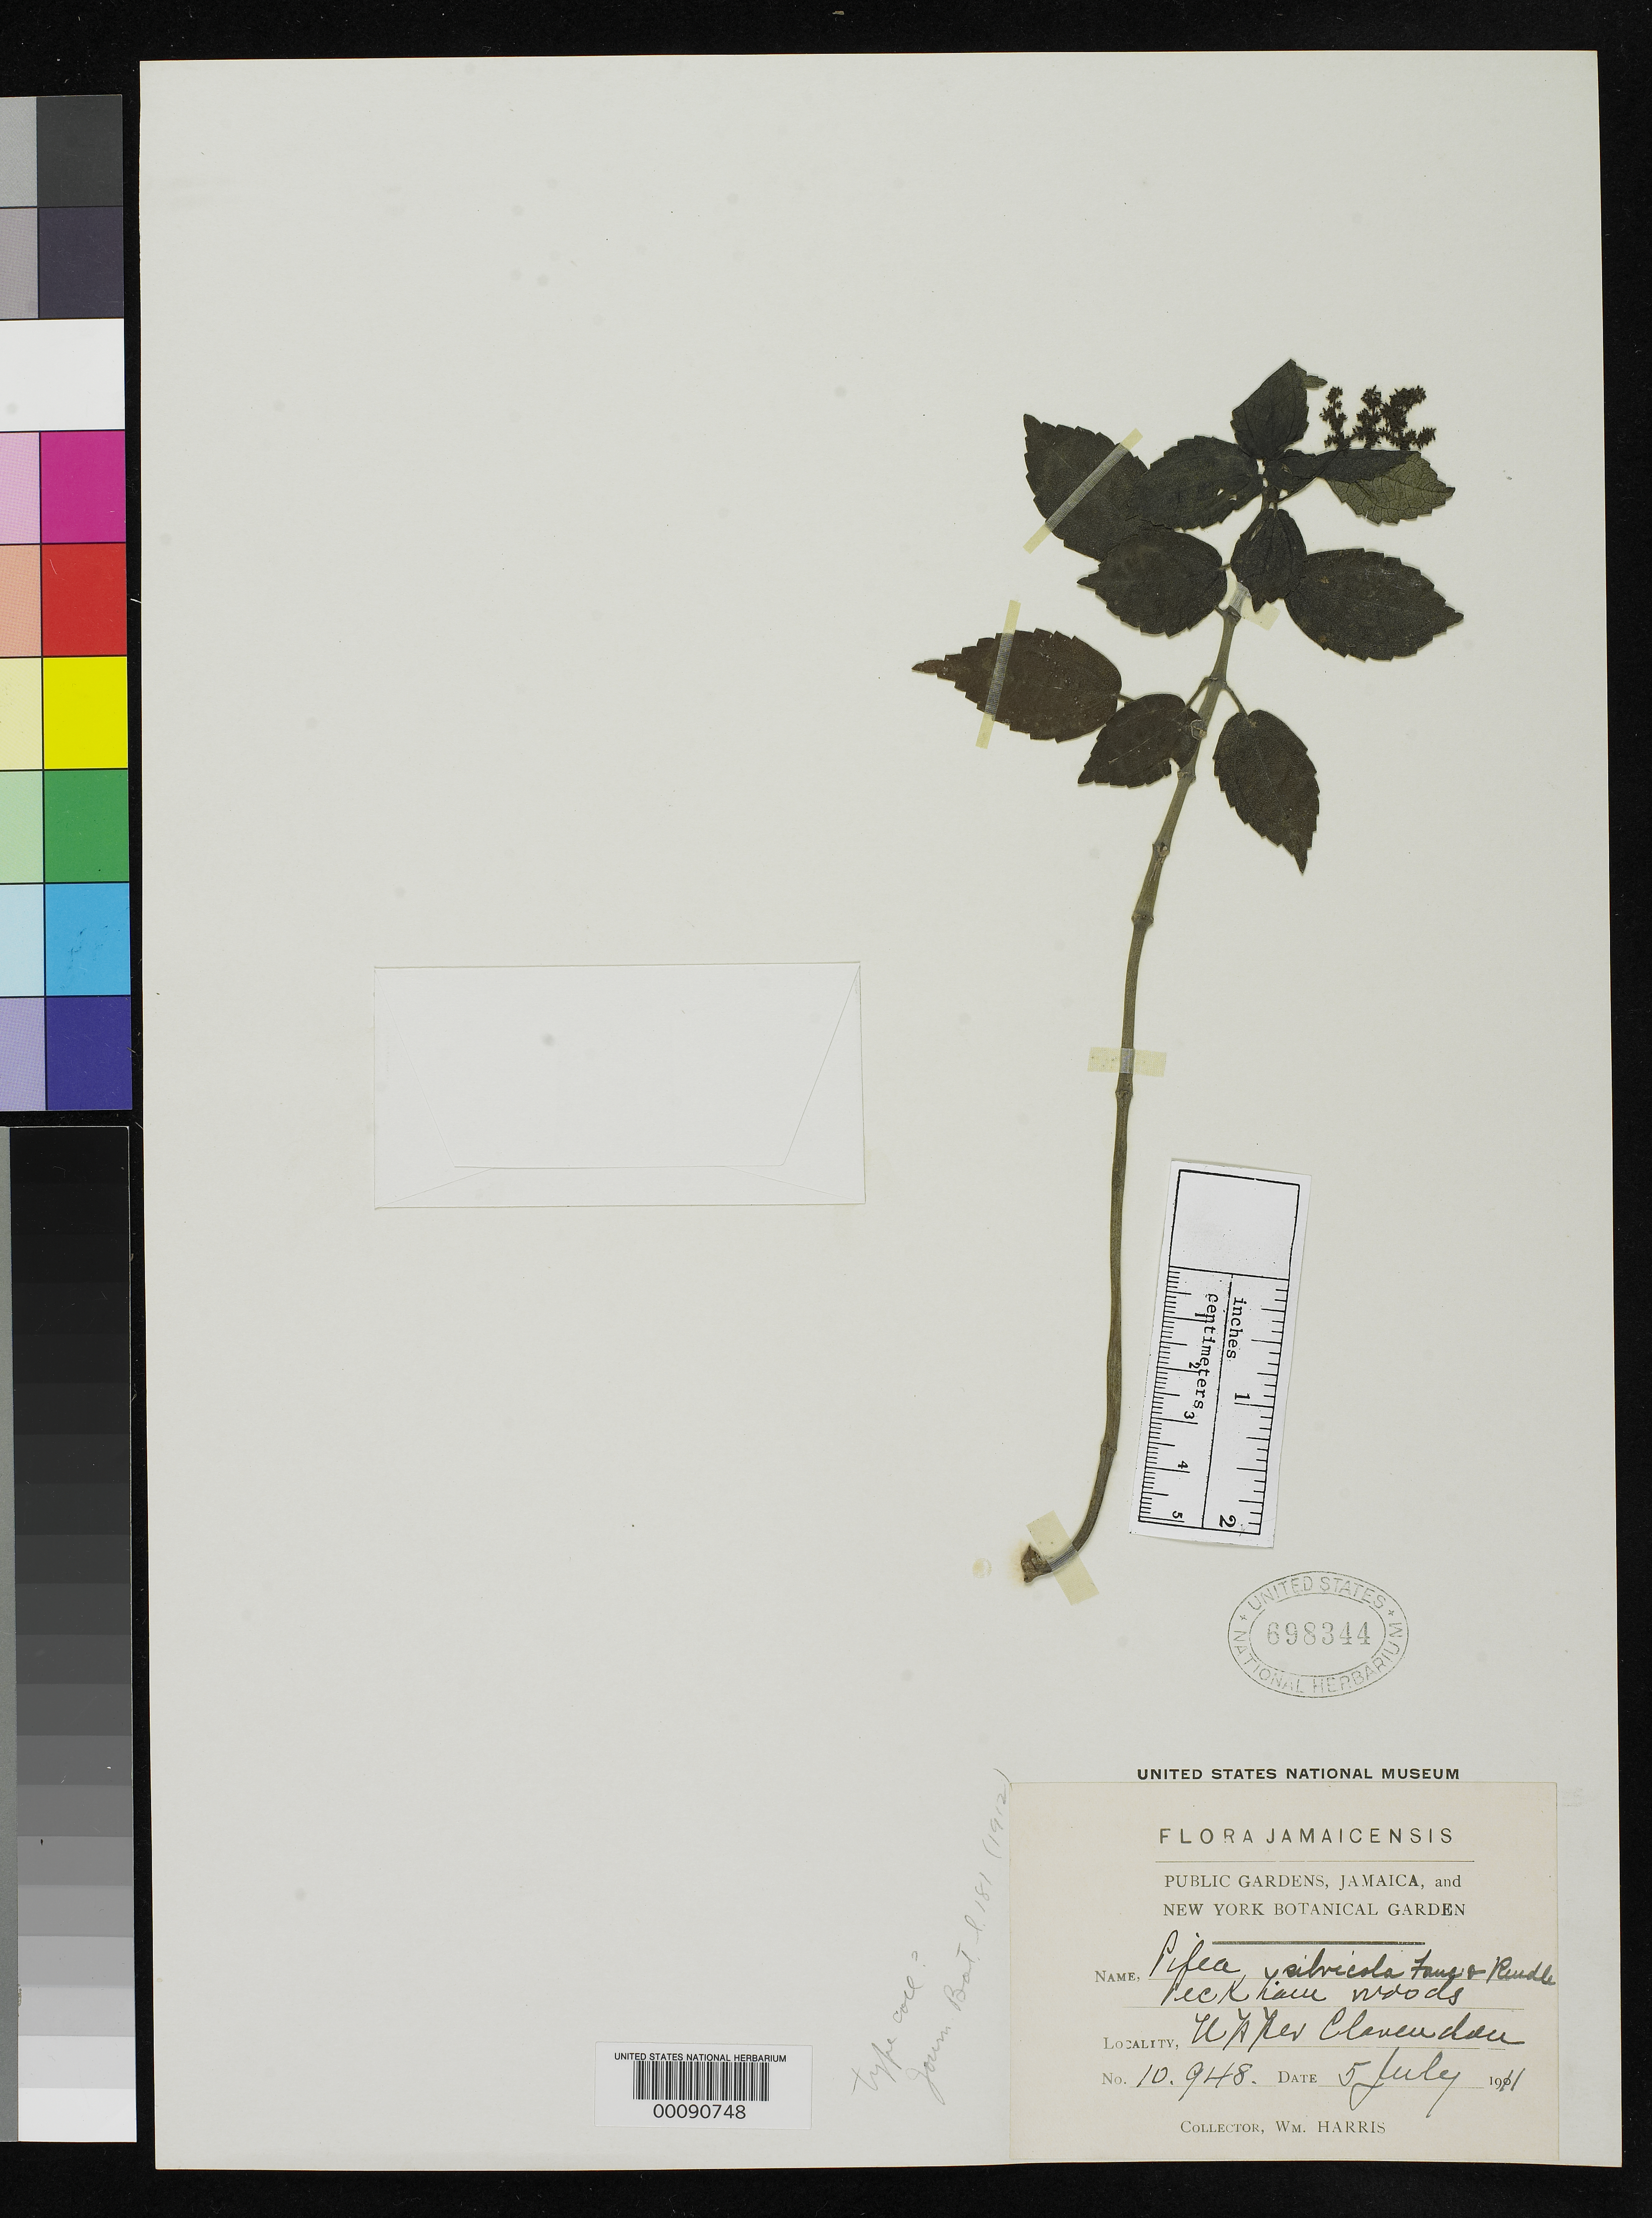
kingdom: Plantae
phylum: Tracheophyta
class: Magnoliopsida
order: Rosales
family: Urticaceae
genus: Pilea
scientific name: Pilea silvicola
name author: Fawc. & Rendle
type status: Isotype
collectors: W. H. Harris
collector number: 10948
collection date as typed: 05 Jul 1911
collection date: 1911-07-05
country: Jamaica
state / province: Clarendon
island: Greater Antilles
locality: Peckham woods, upper Clarendon.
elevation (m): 762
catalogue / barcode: US 698344